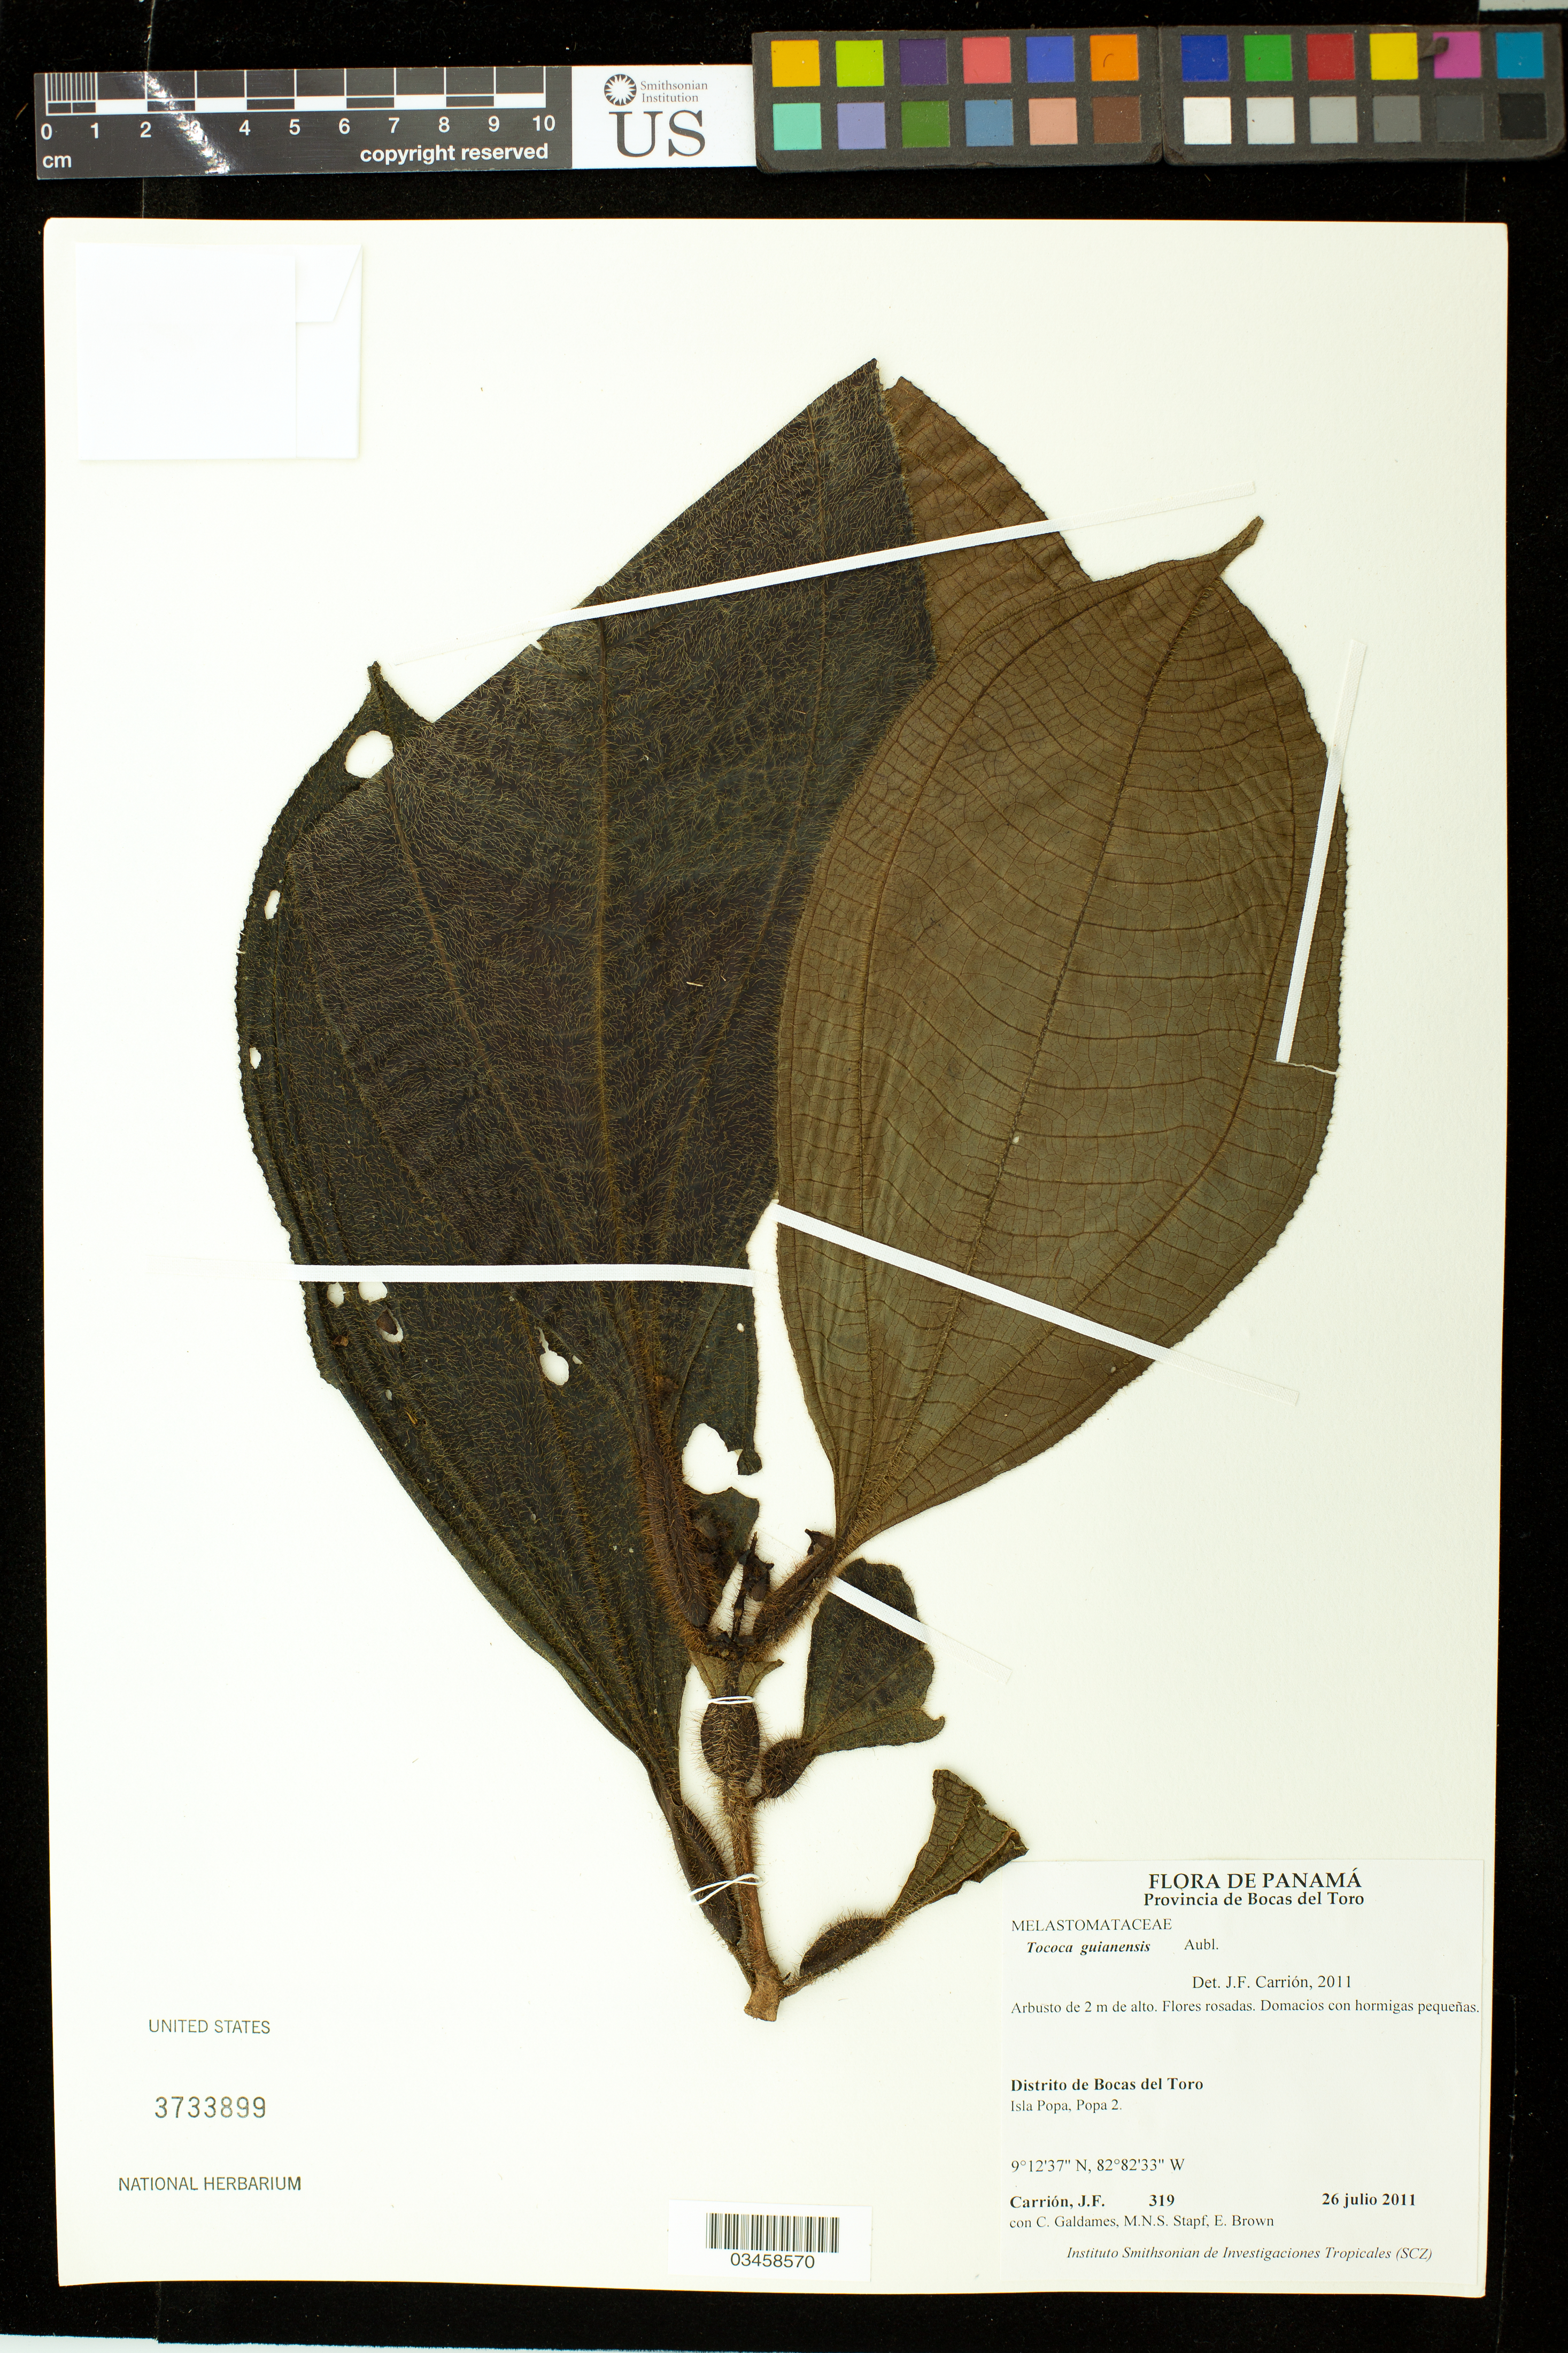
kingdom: Plantae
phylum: Tracheophyta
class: Magnoliopsida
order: Myrtales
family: Melastomataceae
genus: Tococa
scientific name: Tococa guianensis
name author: Aubl.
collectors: J. F. Carrión, C. Galdames, M. Stapf & E. Brown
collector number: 319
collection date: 2011-07-26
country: Panama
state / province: Bocas del Toro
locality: Isla Popa, Popa 2.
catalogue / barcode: US 3733899